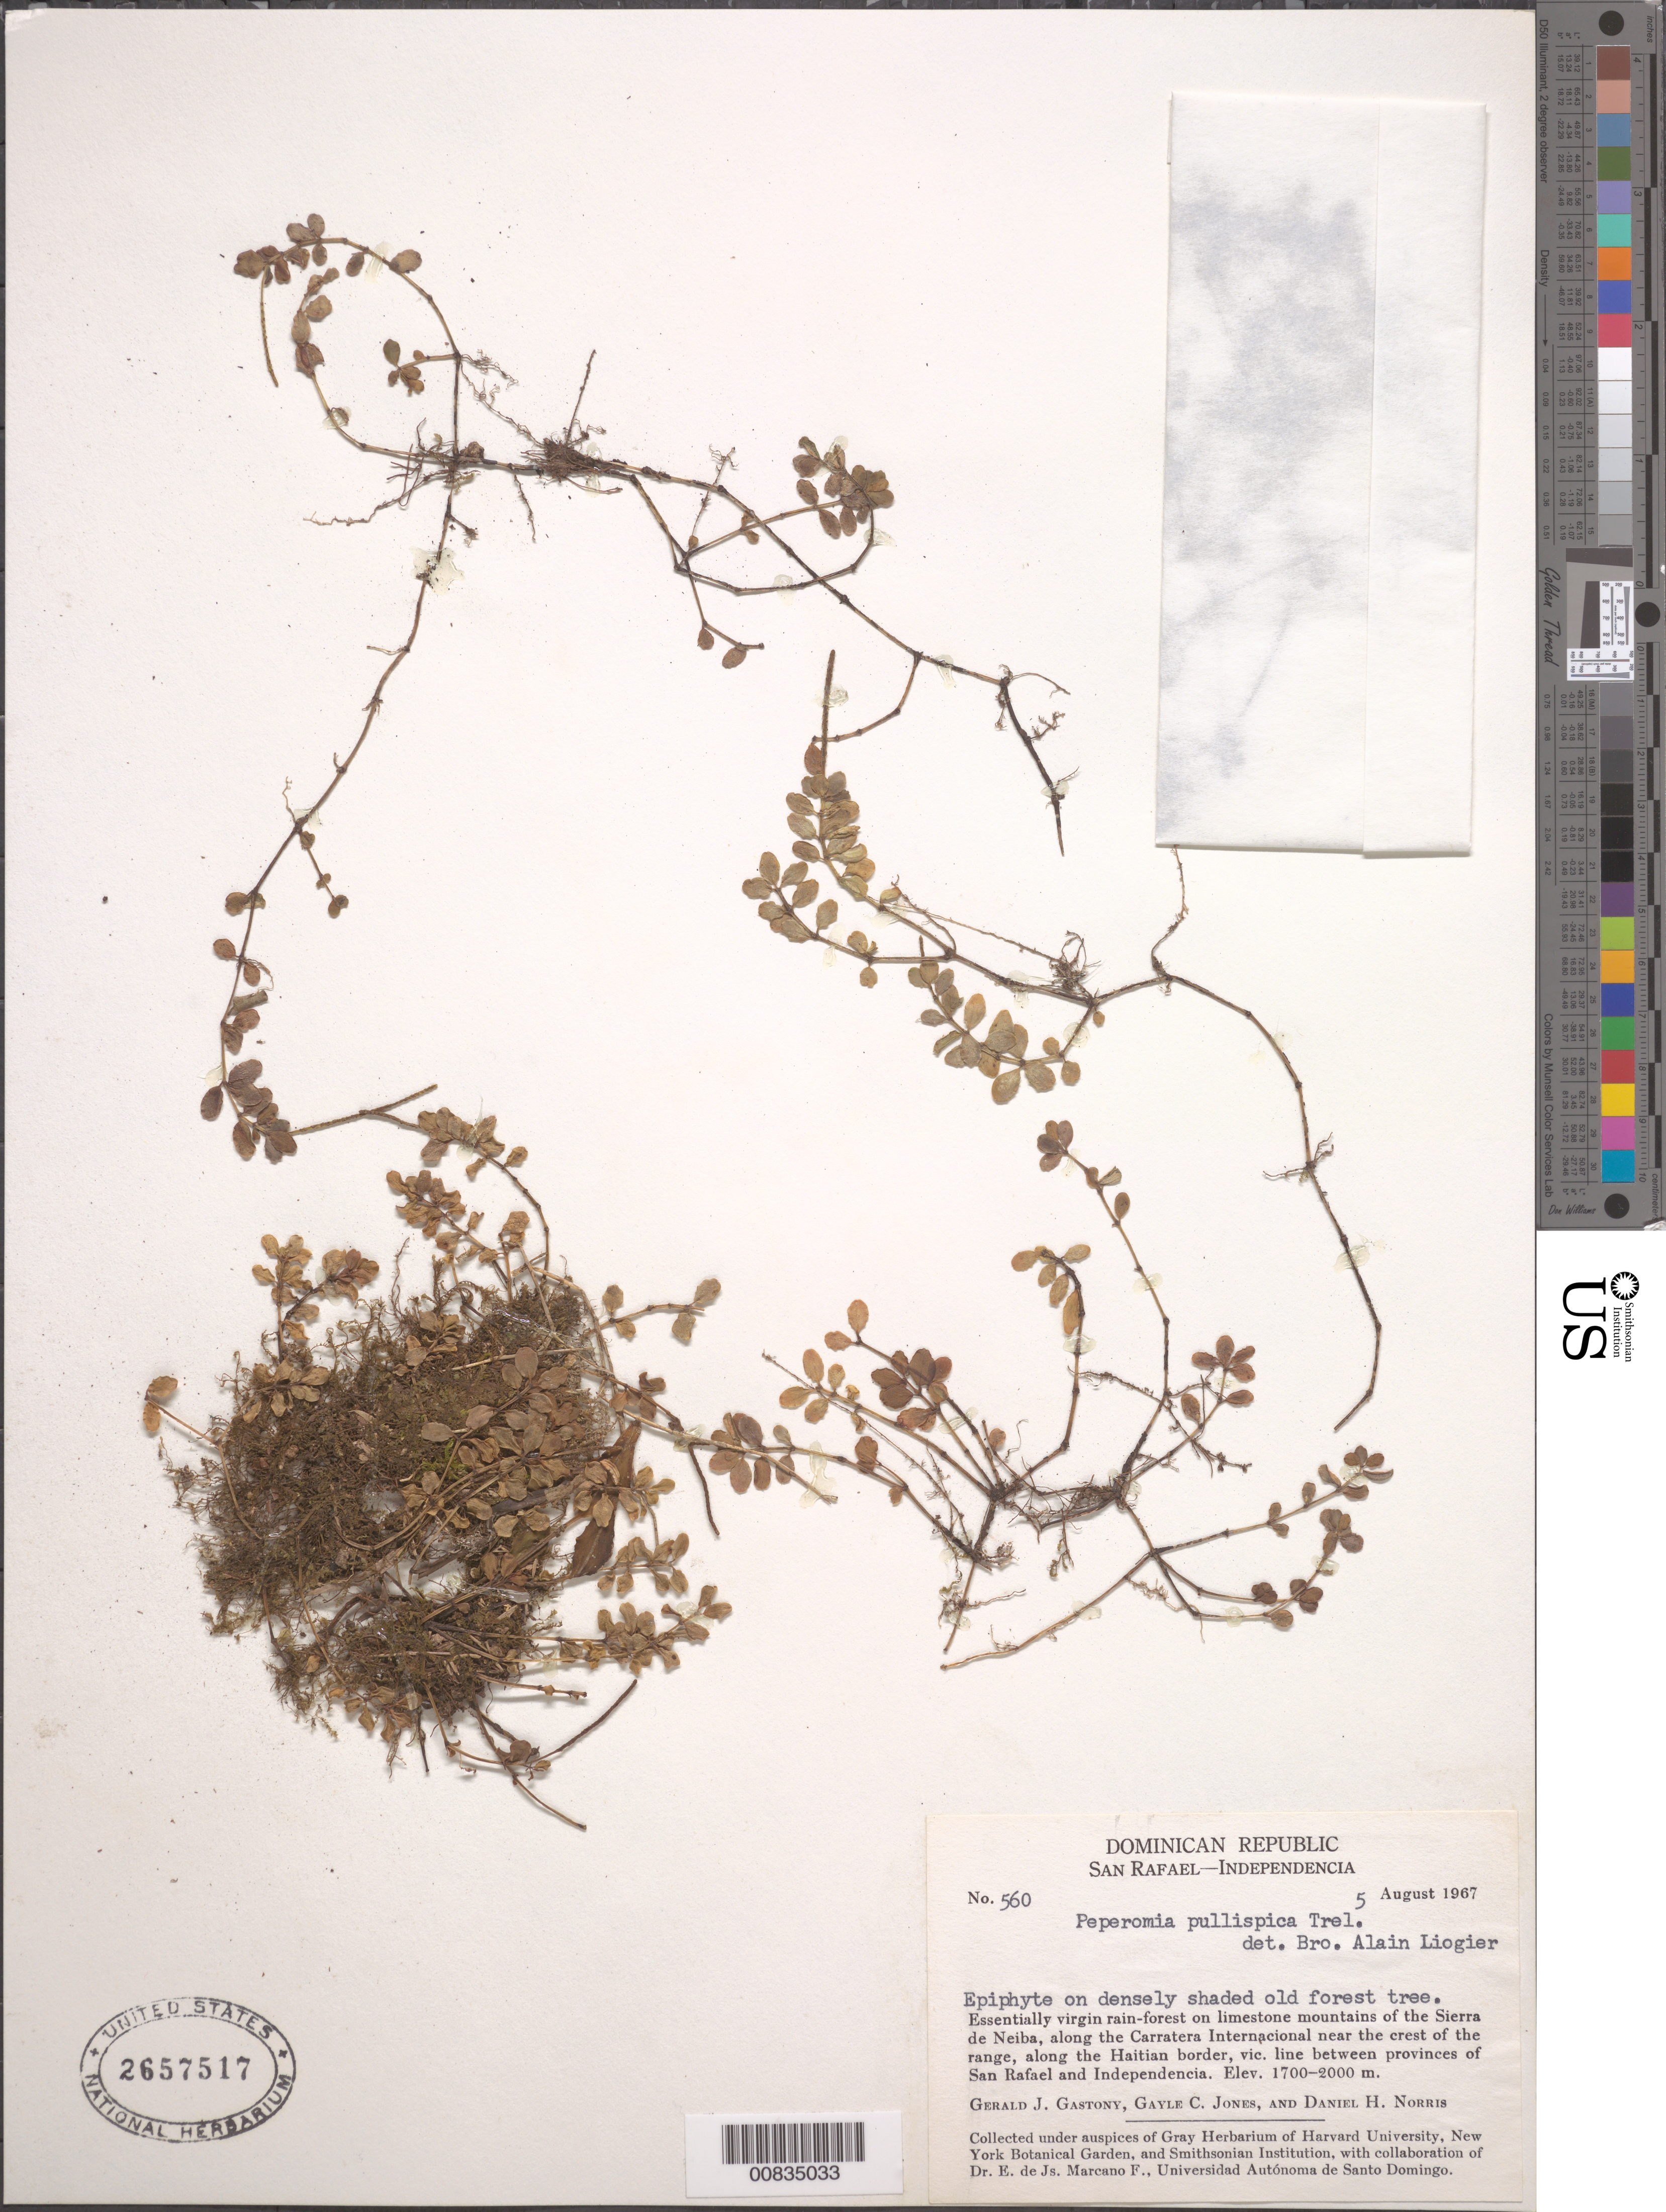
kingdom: Plantae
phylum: Tracheophyta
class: Magnoliopsida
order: Piperales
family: Piperaceae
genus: Peperomia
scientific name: Peperomia pullispica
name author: Trel.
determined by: Liogier, Alain H.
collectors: G. Gastony, G. C. Jones & D. H. Norris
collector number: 560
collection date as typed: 05 Aug 1967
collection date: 1967-08-05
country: Dominican Republic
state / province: Elias Piña / Independencia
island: Hispaniola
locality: Sierra de Neiba, along the Carretera Internacional near the crest of the range, along the Haitian border, vic. Line between provinces of San Rafael and Independencia.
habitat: Densely shaded old forewst tree. Essentially virgin rain-forest on limestone mountains.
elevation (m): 1700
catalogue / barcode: US 2657517